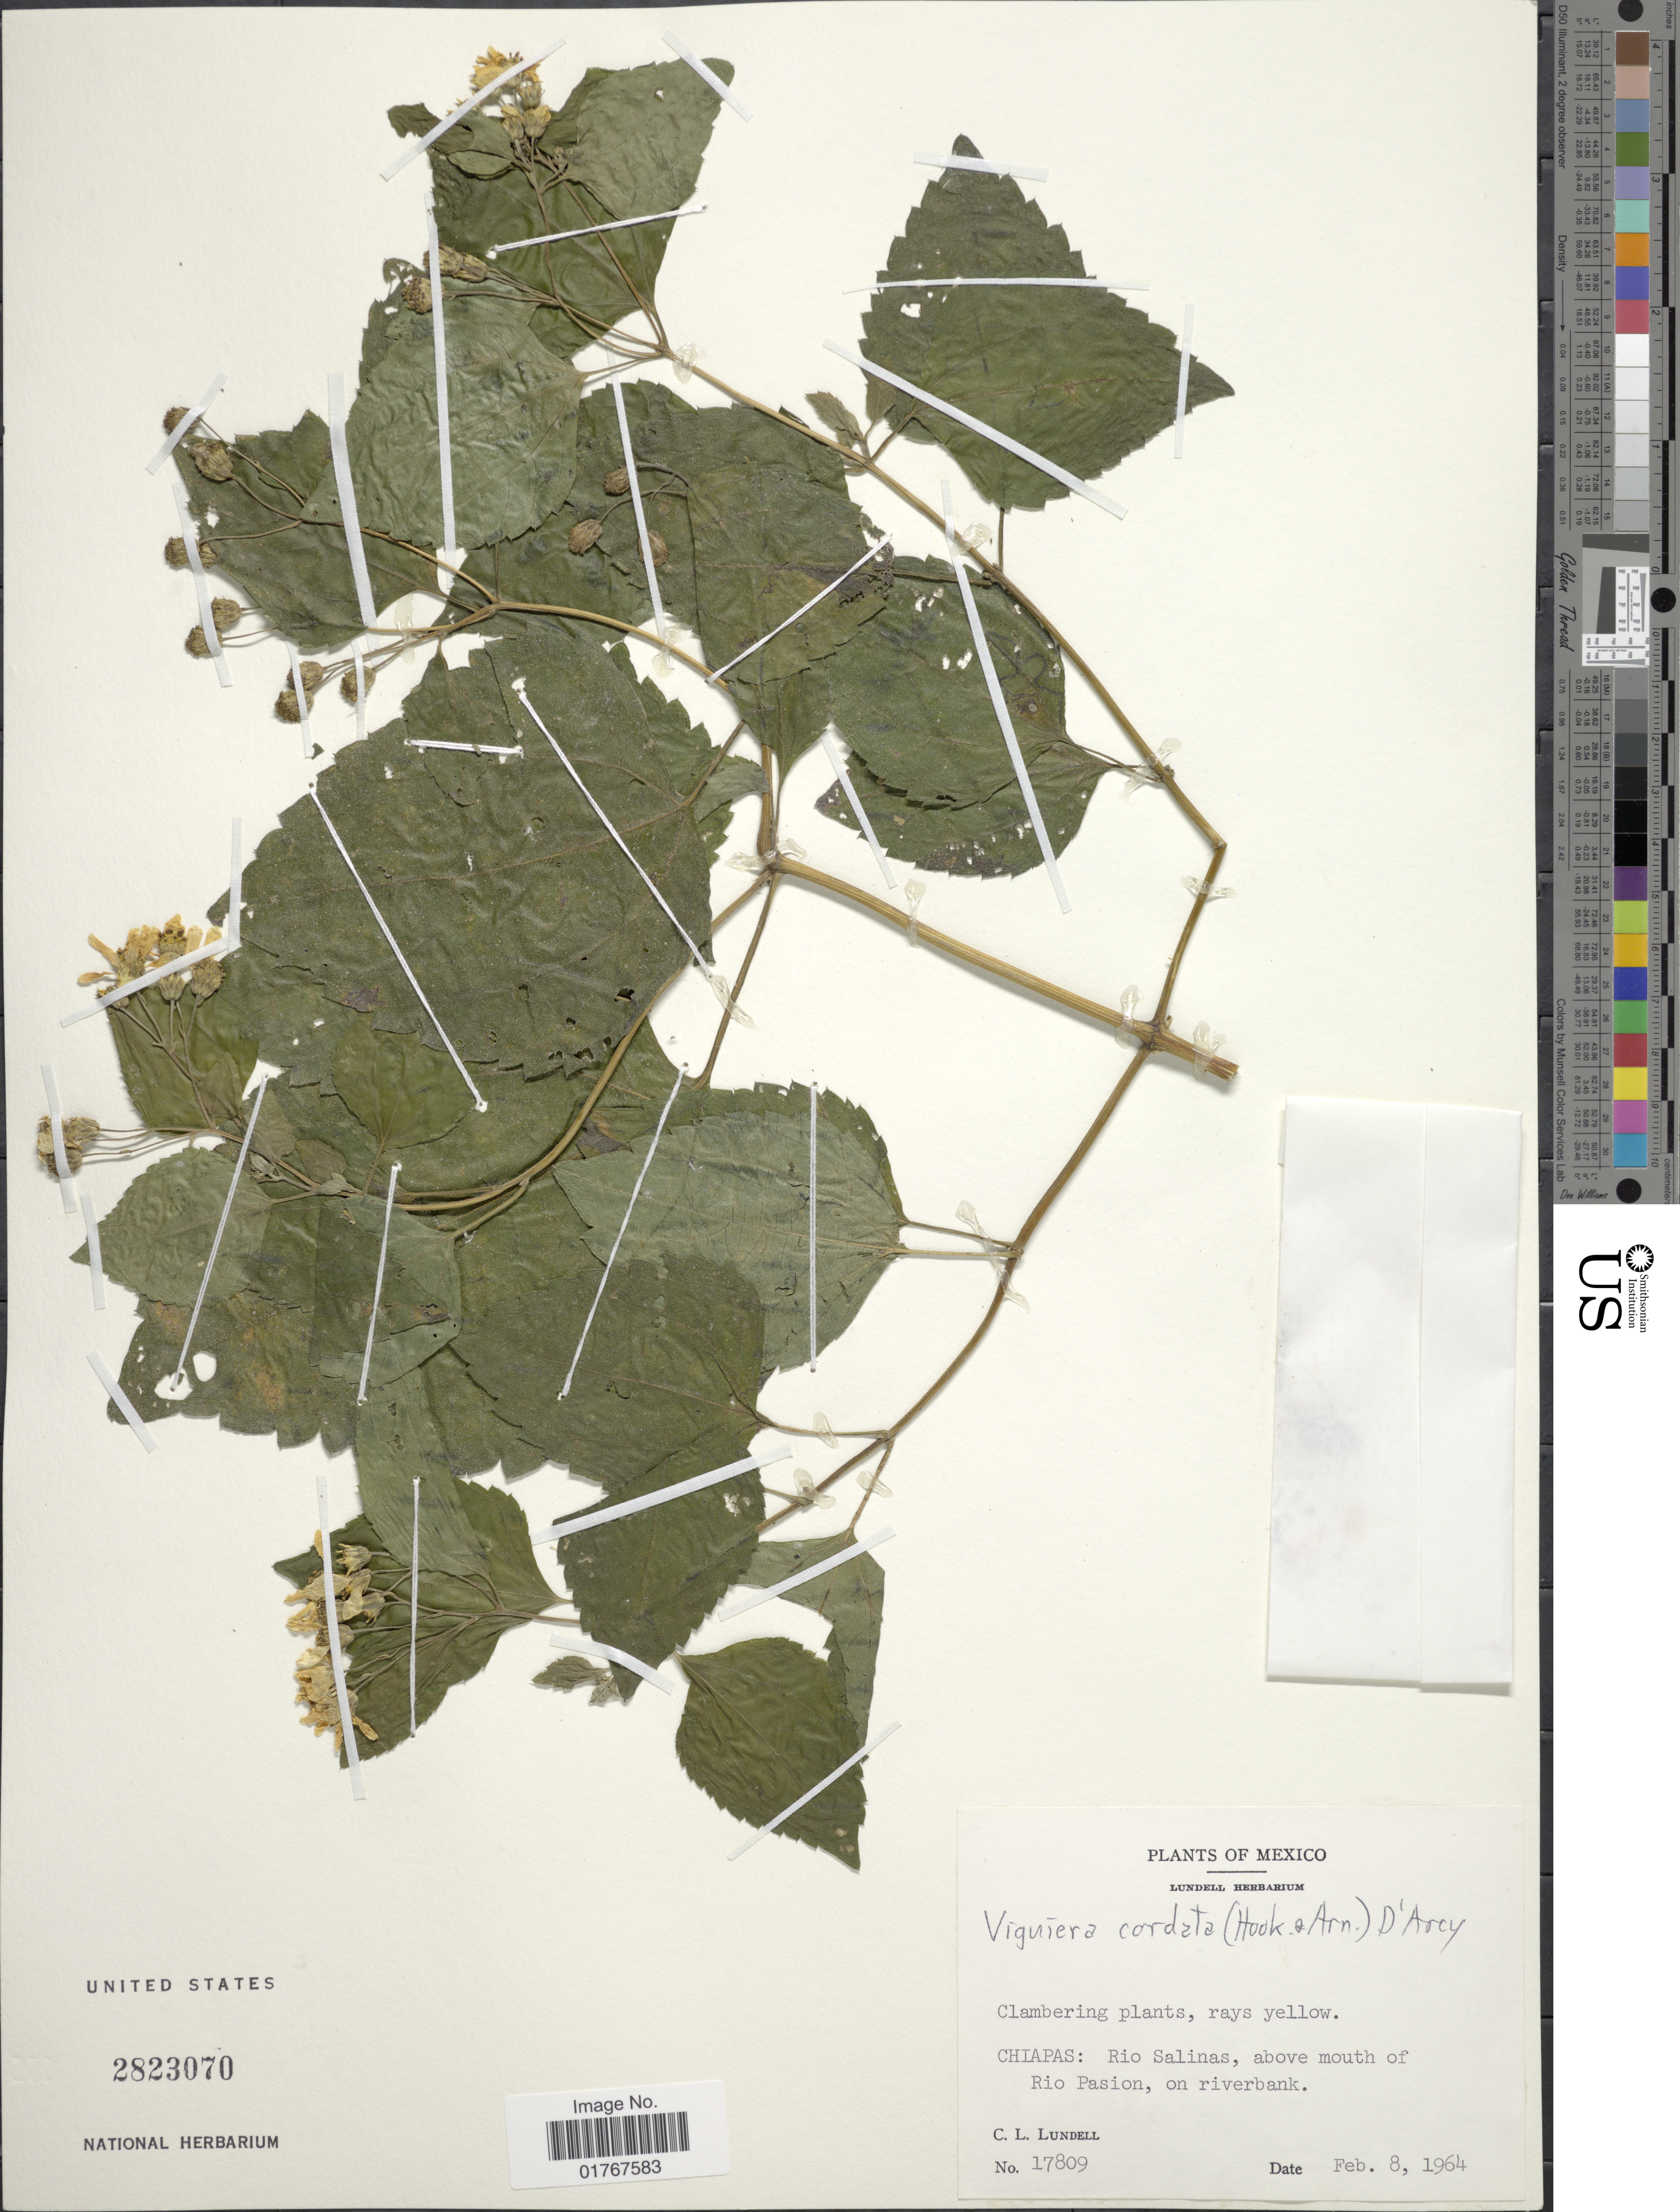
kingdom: Plantae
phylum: Tracheophyta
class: Magnoliopsida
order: Asterales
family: Asteraceae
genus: Viguiera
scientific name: Viguiera cordata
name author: (Hook. & Arn.) D'Arcy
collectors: C. L. Lundell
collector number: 17809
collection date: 1964-02-08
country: Mexico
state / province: Chiapas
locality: Rio Salinas, above mouth of Rioa Pasion, on riverbank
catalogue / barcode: US 2823070